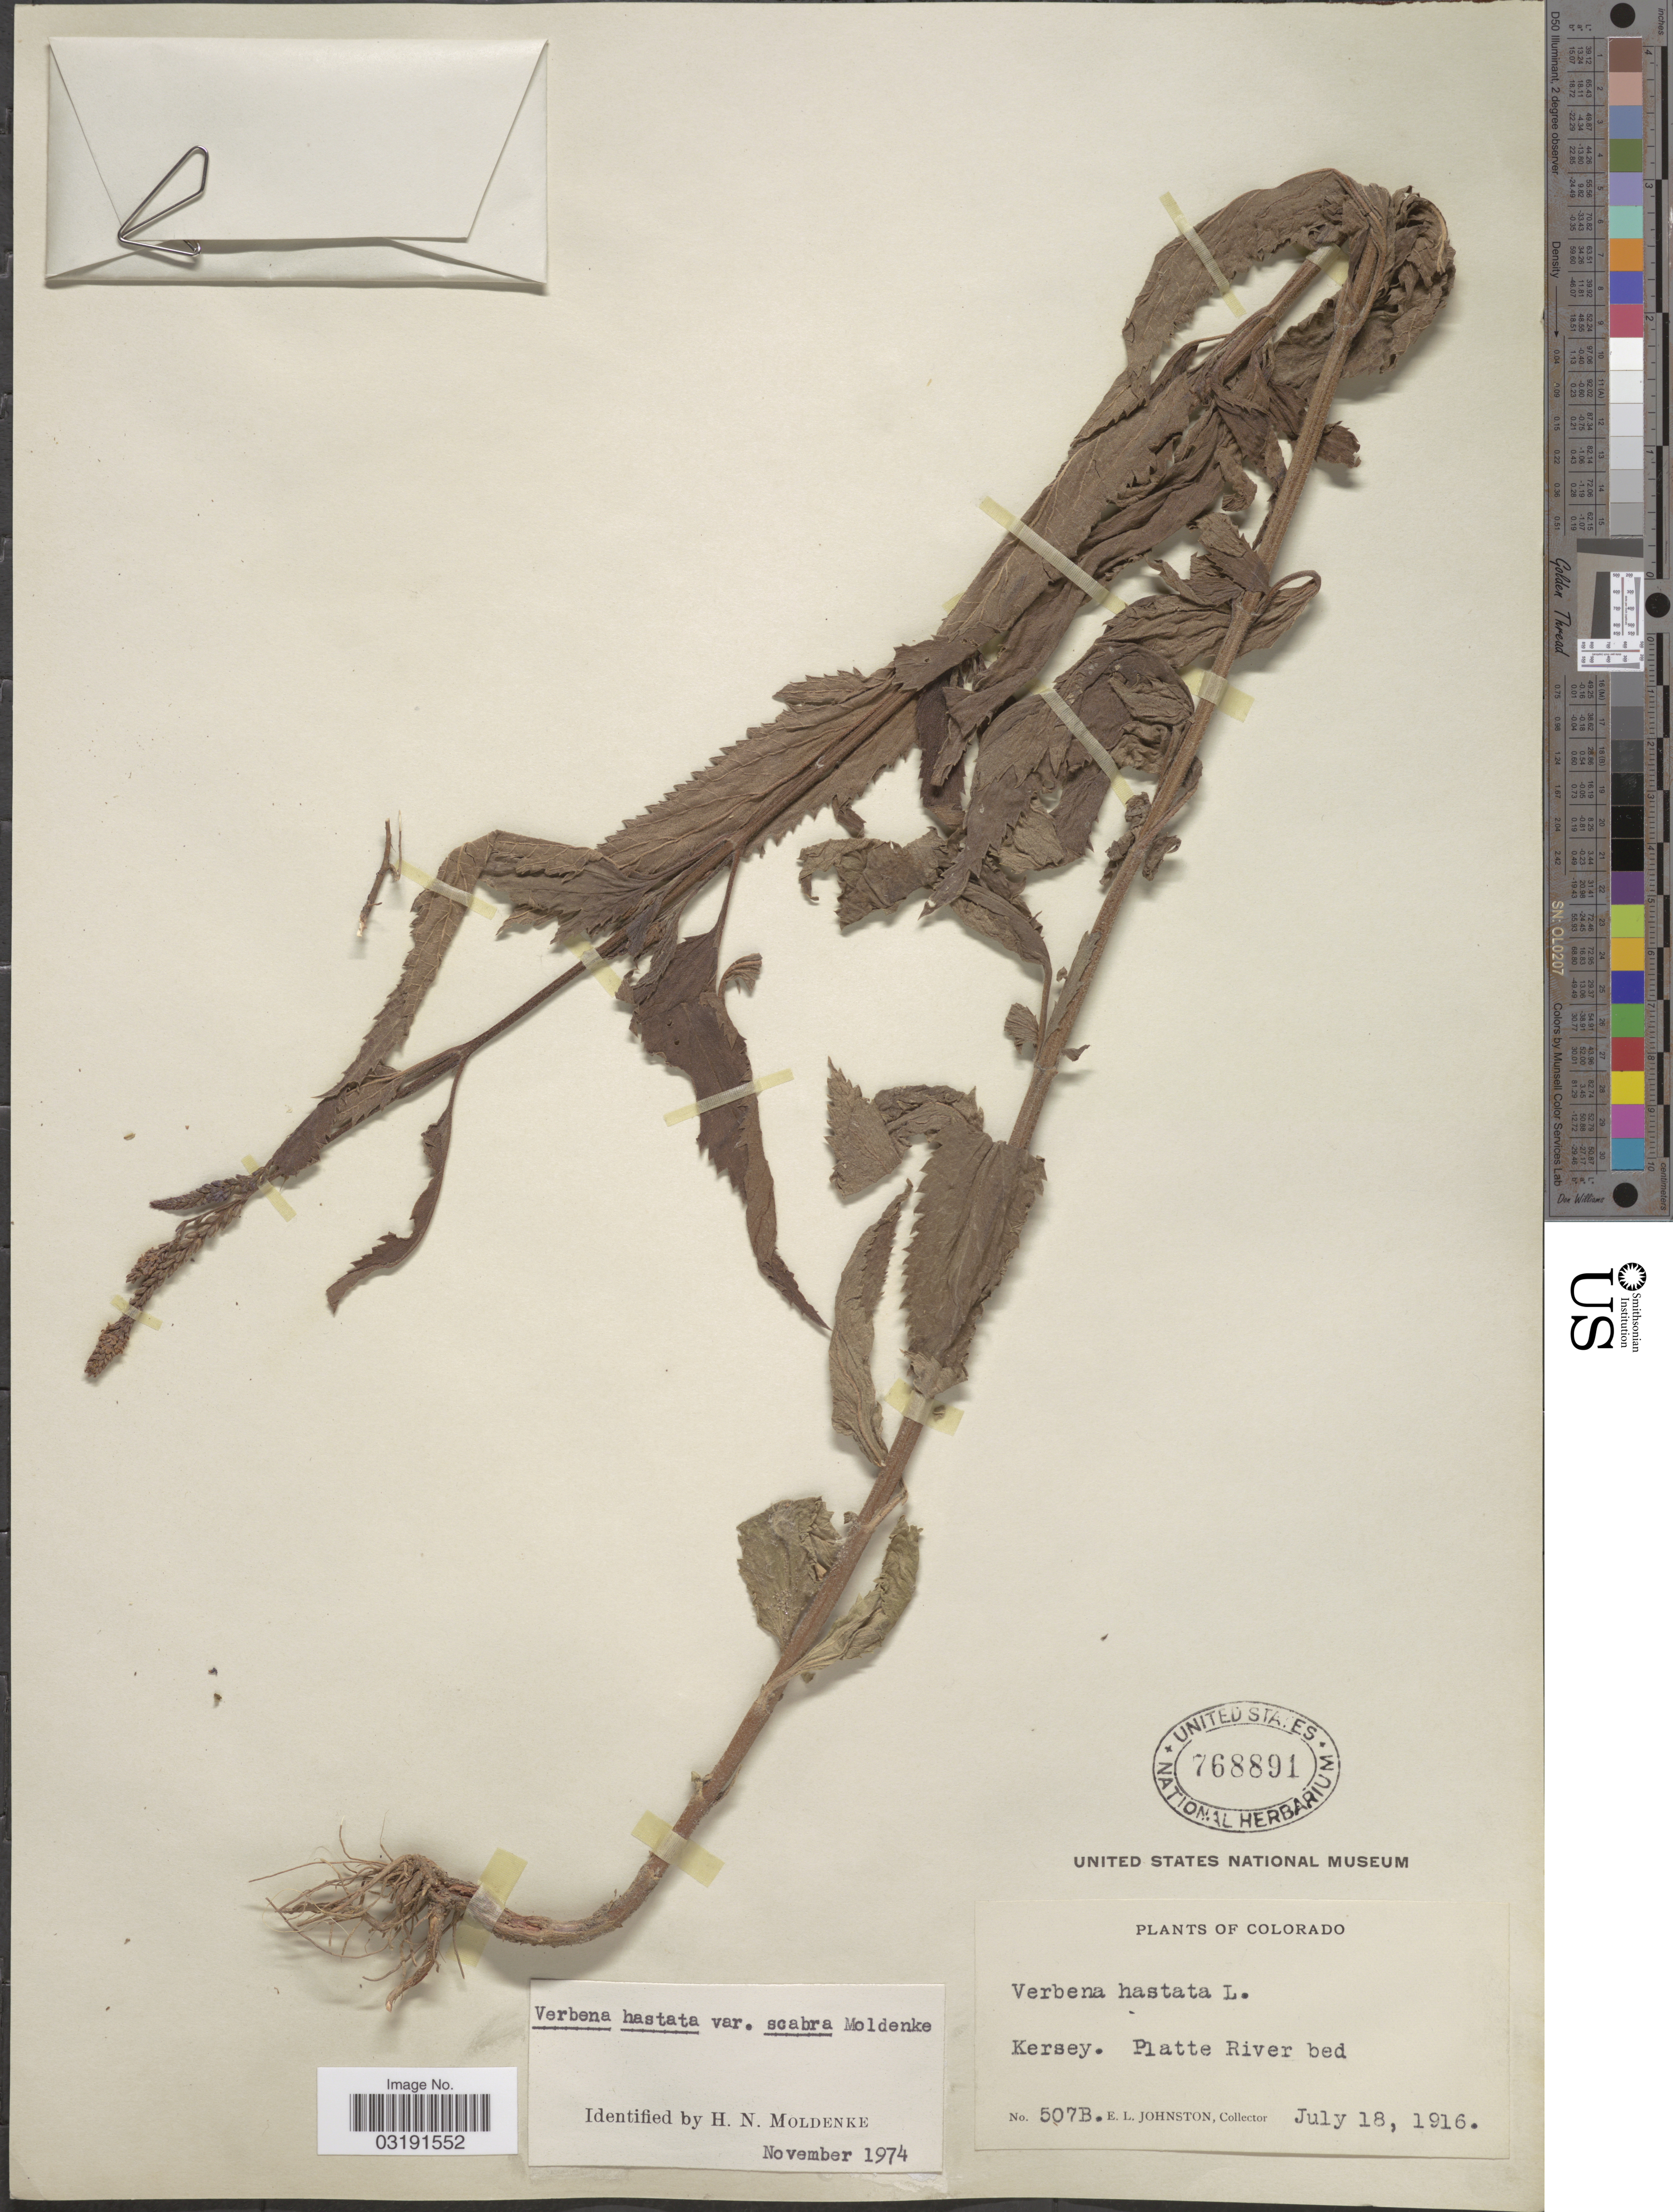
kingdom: Plantae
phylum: Tracheophyta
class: Magnoliopsida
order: Lamiales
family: Verbenaceae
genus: Verbena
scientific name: Verbena hastata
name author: L.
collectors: E. L. Johnston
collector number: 507B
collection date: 1916-07-18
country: United States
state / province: Colorado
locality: Kersey. Platte River bed.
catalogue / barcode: US 768891